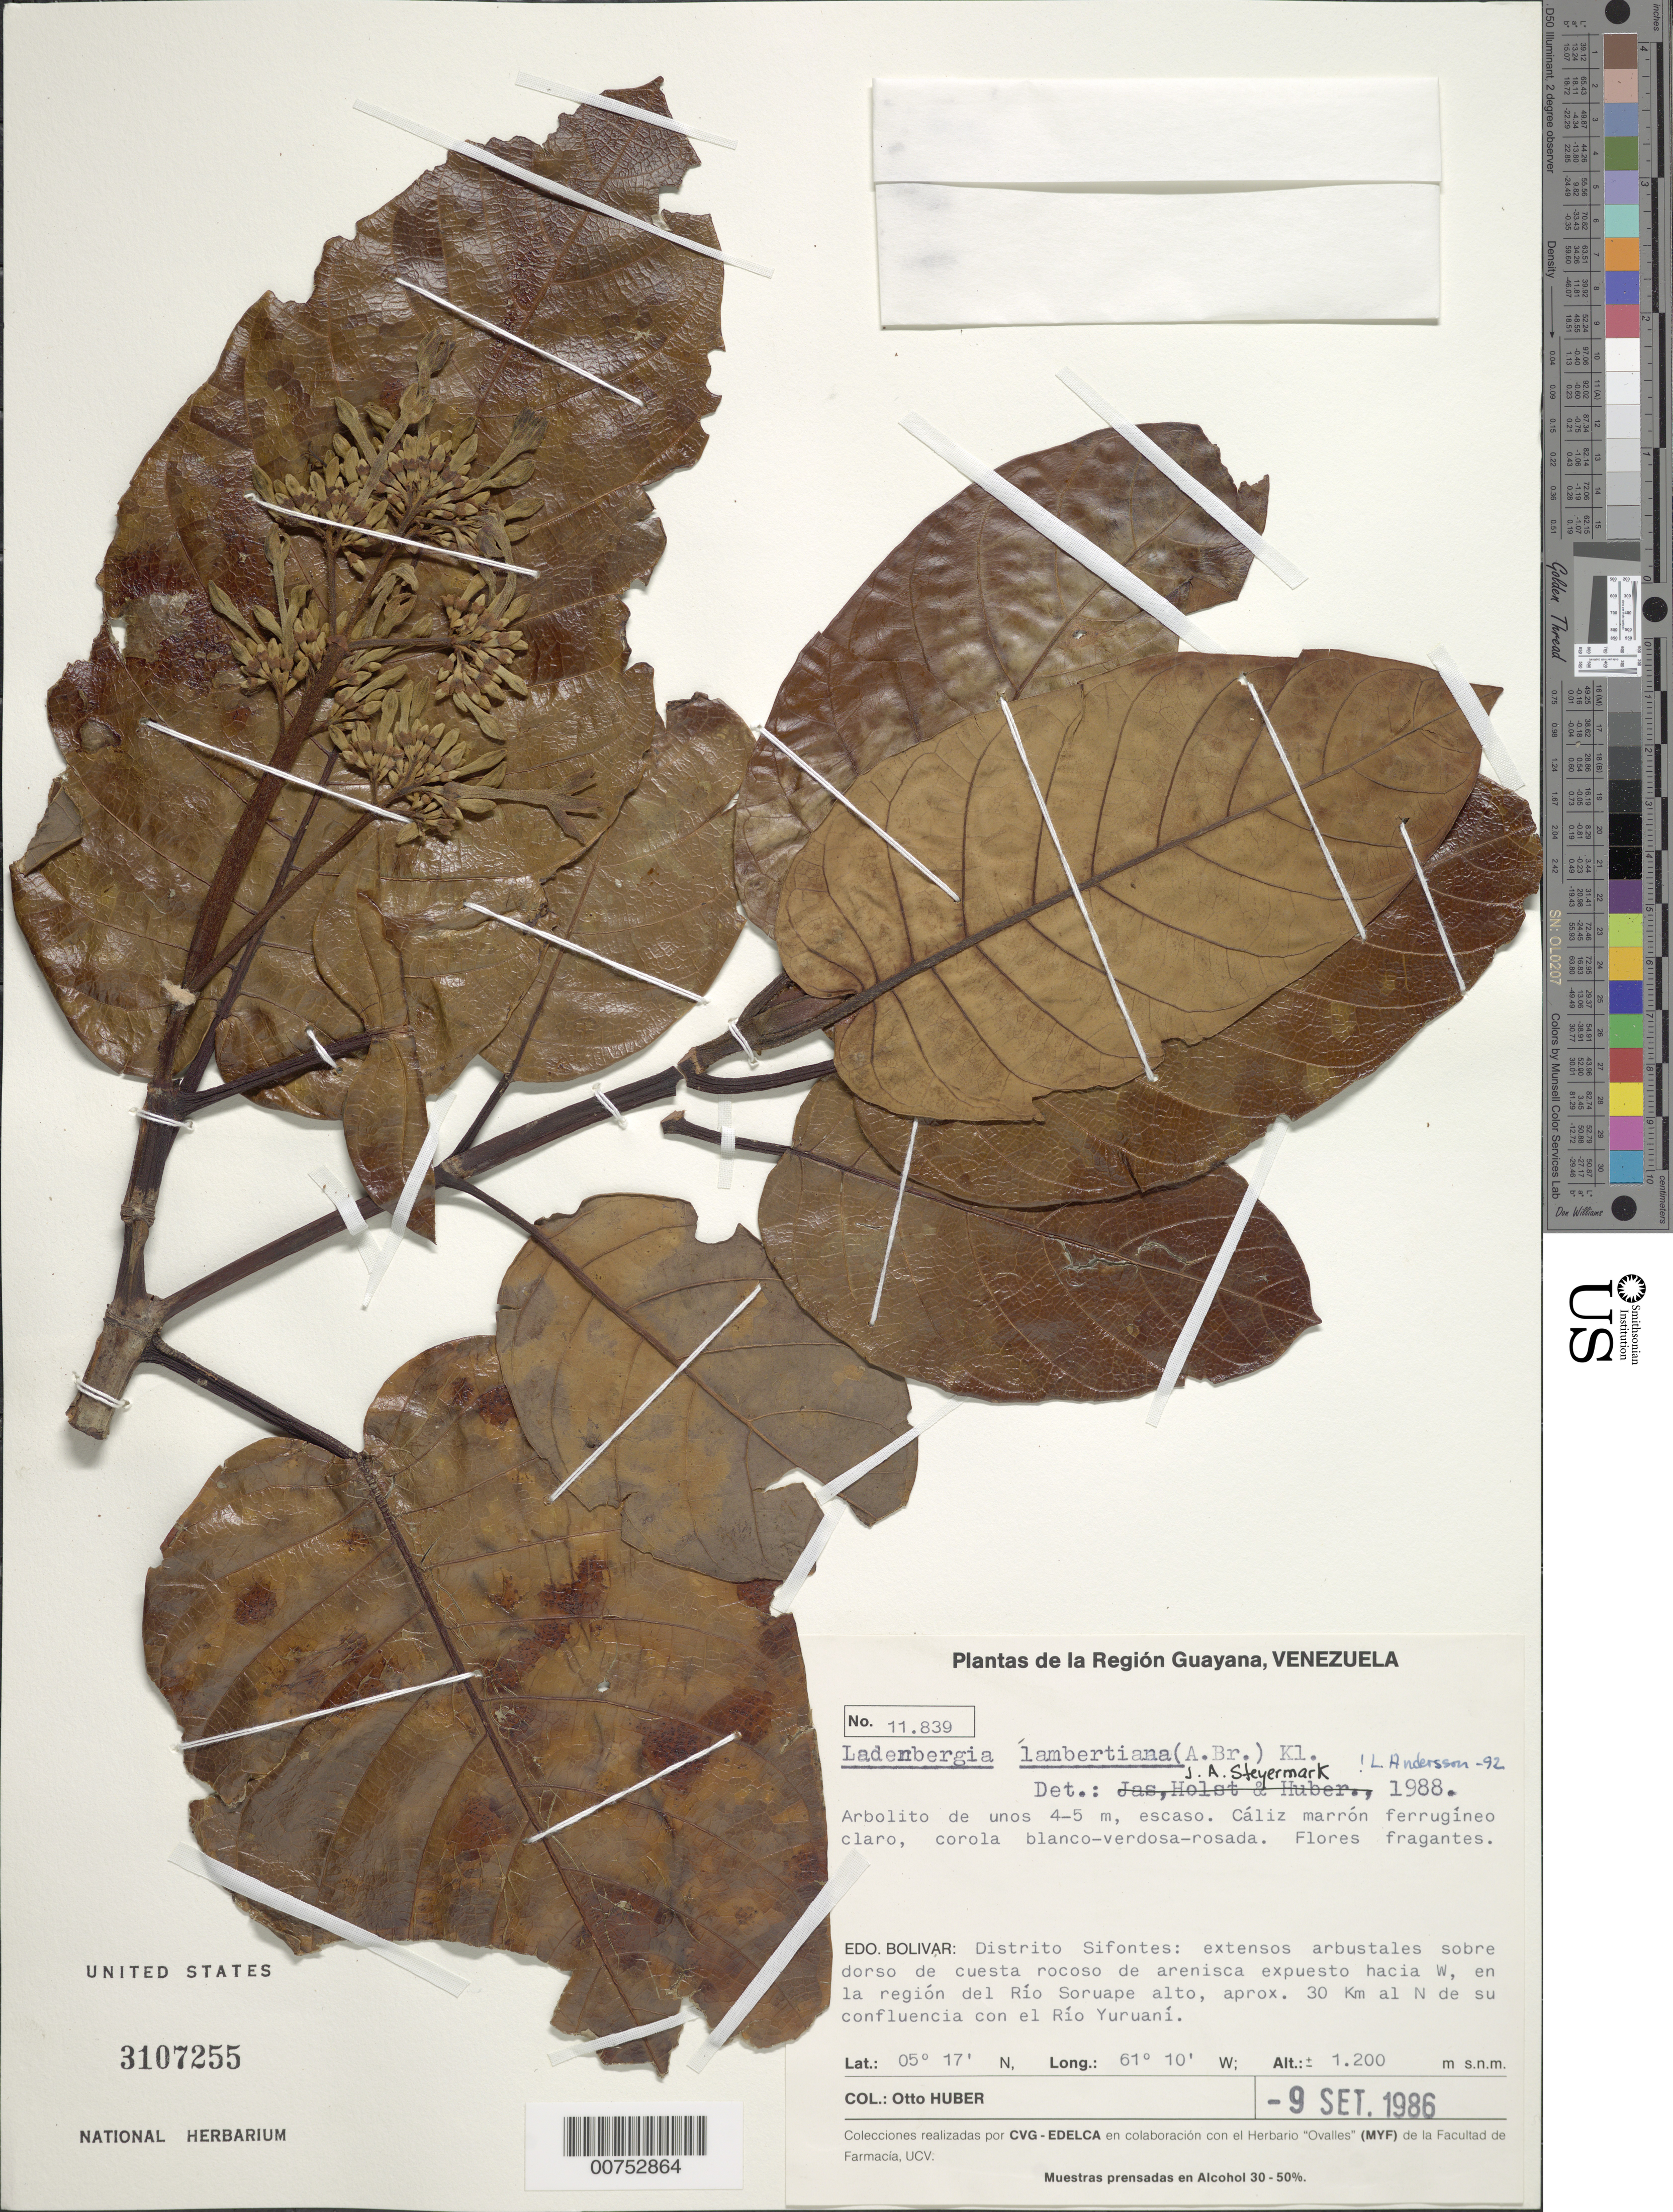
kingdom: Plantae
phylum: Tracheophyta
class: Magnoliopsida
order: Gentianales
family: Rubiaceae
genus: Ladenbergia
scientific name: Ladenbergia lambertiana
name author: (A. Braun ex Mart.) Klotzsch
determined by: Andersson, [Bengt] Lennart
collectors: O. Huber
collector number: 11839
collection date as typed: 9-Sep-86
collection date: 1986-09-09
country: Venezuela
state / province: Bolívar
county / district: Sifontes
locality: Río Soruape alto region, W en la región, aprox. 30 km al N de su confluencia con el Río Yuruaní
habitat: Extensos arbustales sobre dorso de cuesta rocoso de arenisca expuesta hacia W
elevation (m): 1200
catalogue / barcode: US 3107255